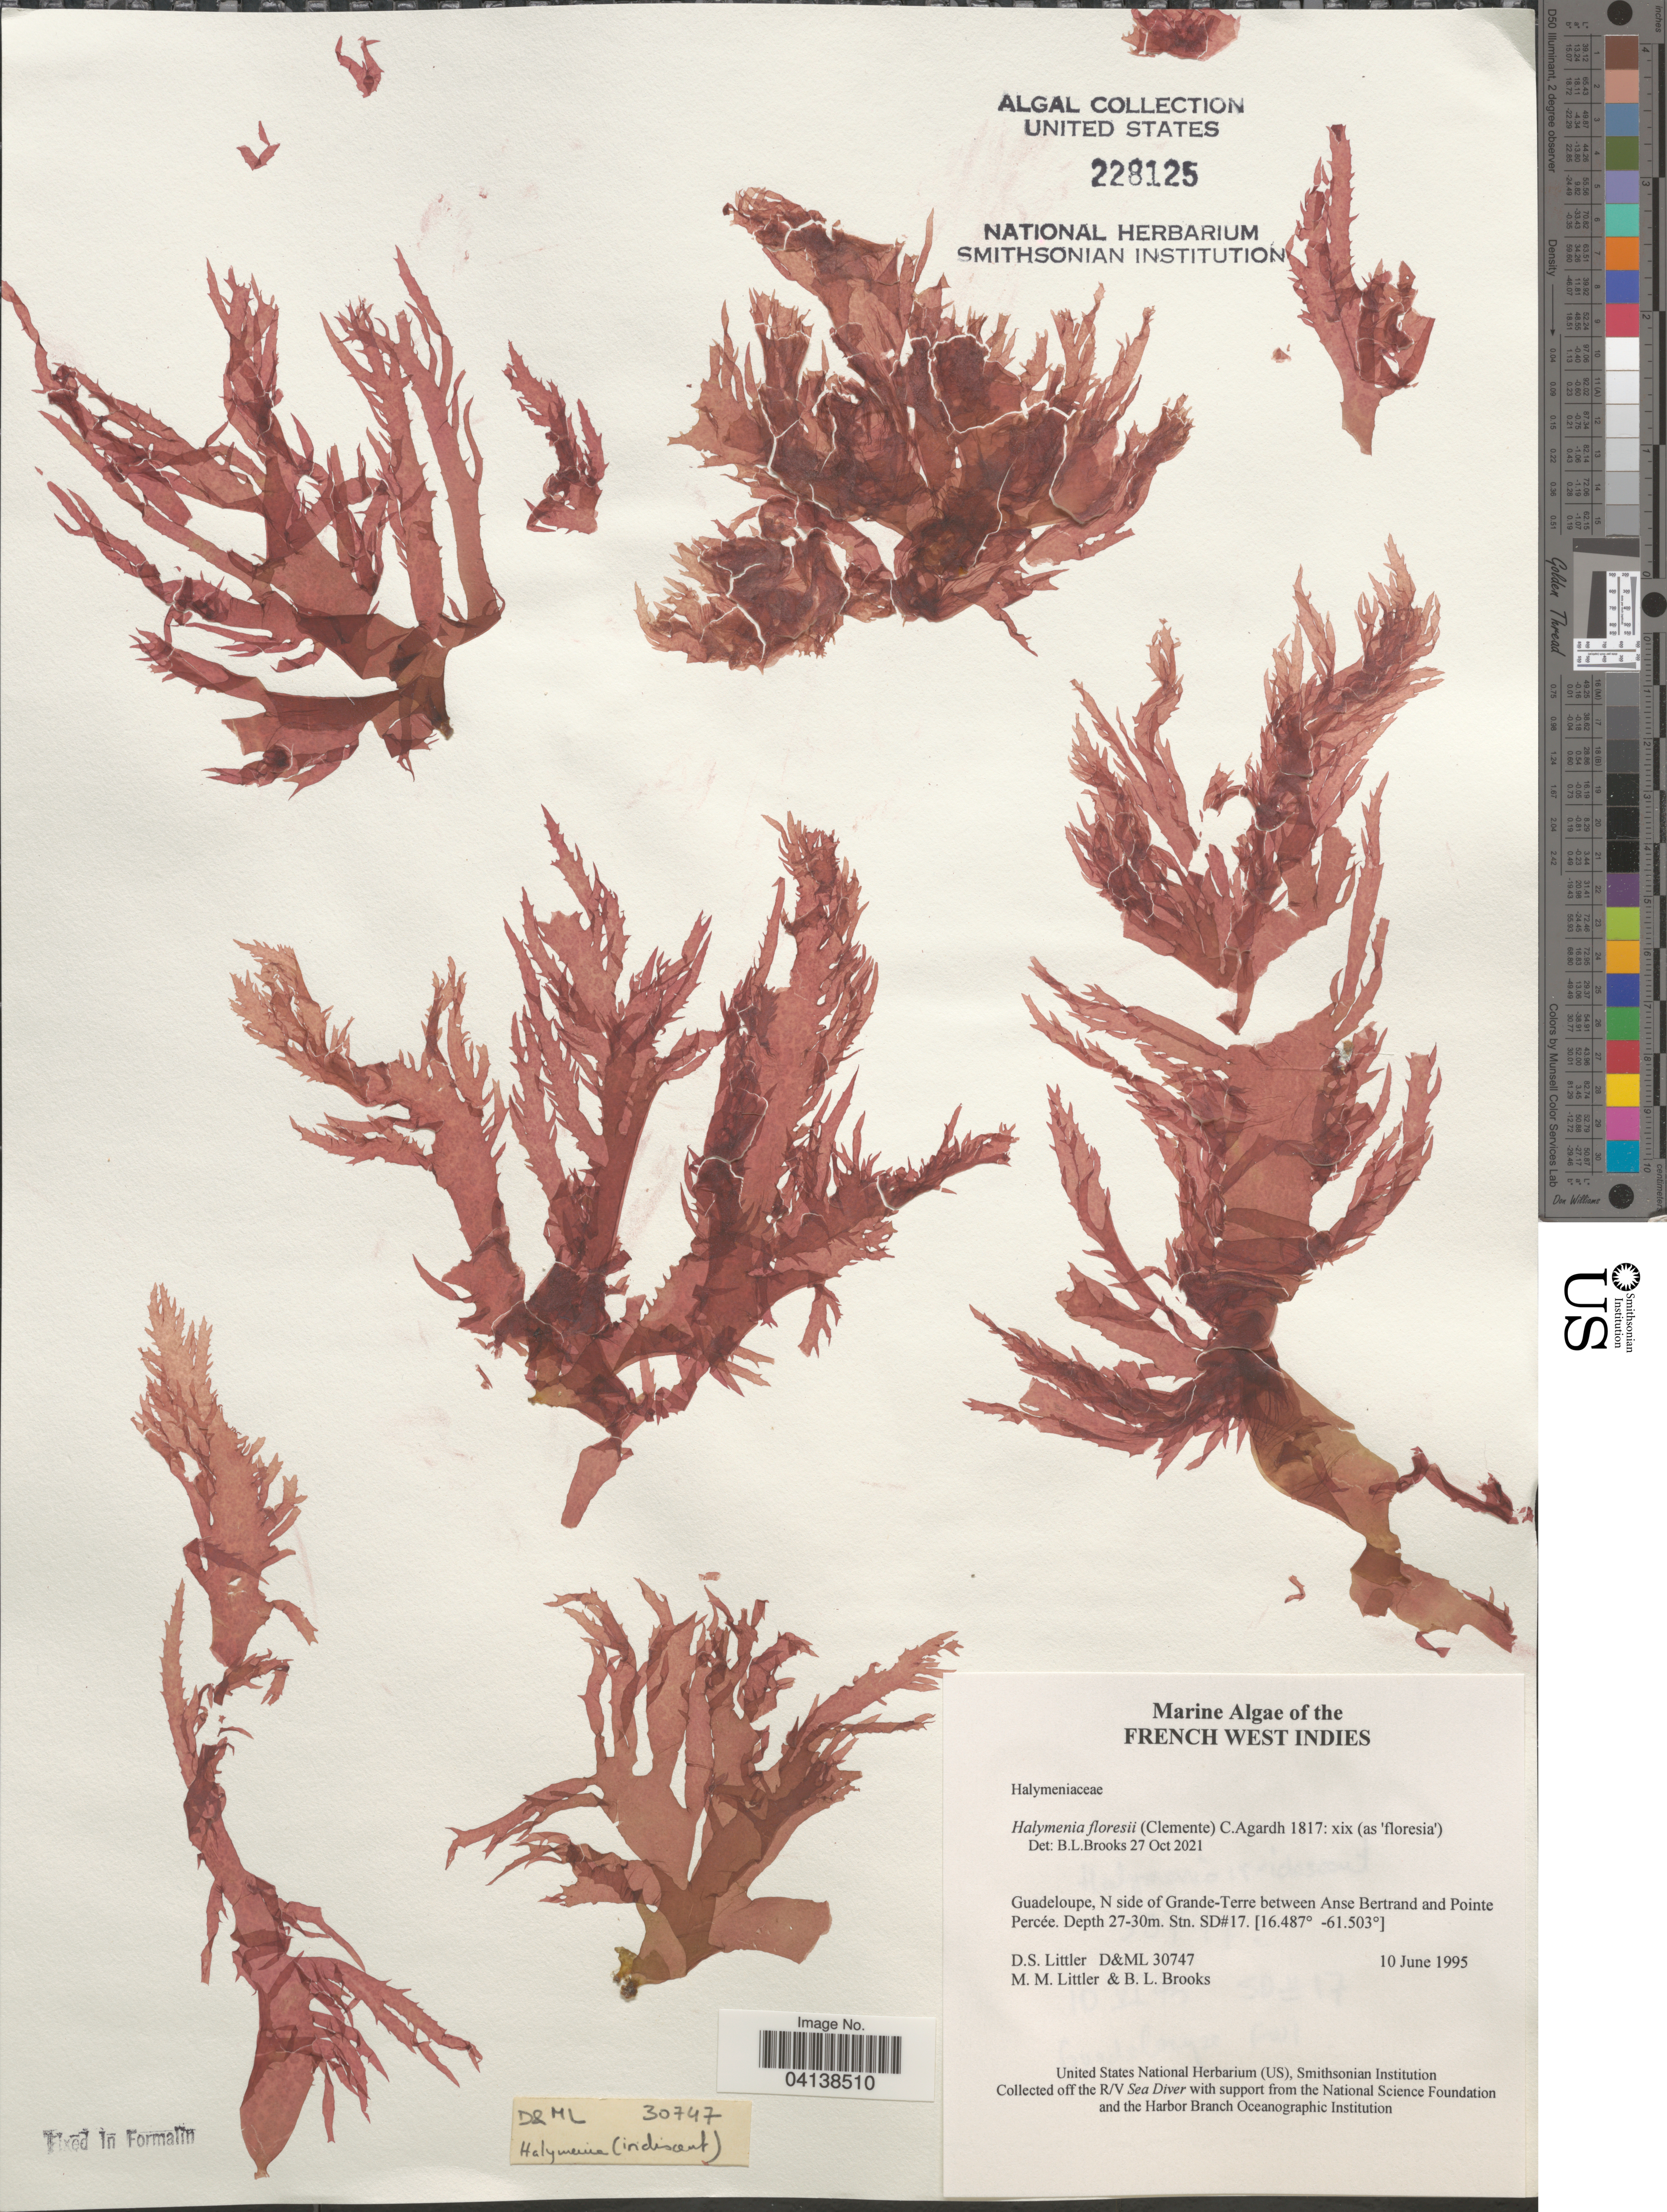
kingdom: Plantae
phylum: Rhodophyta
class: Florideophyceae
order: Halymeniales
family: Halymeniaceae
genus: Halymenia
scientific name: Halymenia floresii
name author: (Clemente) C. Agardh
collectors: D. S. Littler & B. Brooks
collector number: D&ML 30747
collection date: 1995-06-10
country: Guadeloupe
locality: French West Indies. N side of Grande-Terre between Anse Bertrand and Pointe Percée. Stn. SD#17.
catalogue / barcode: US 228125